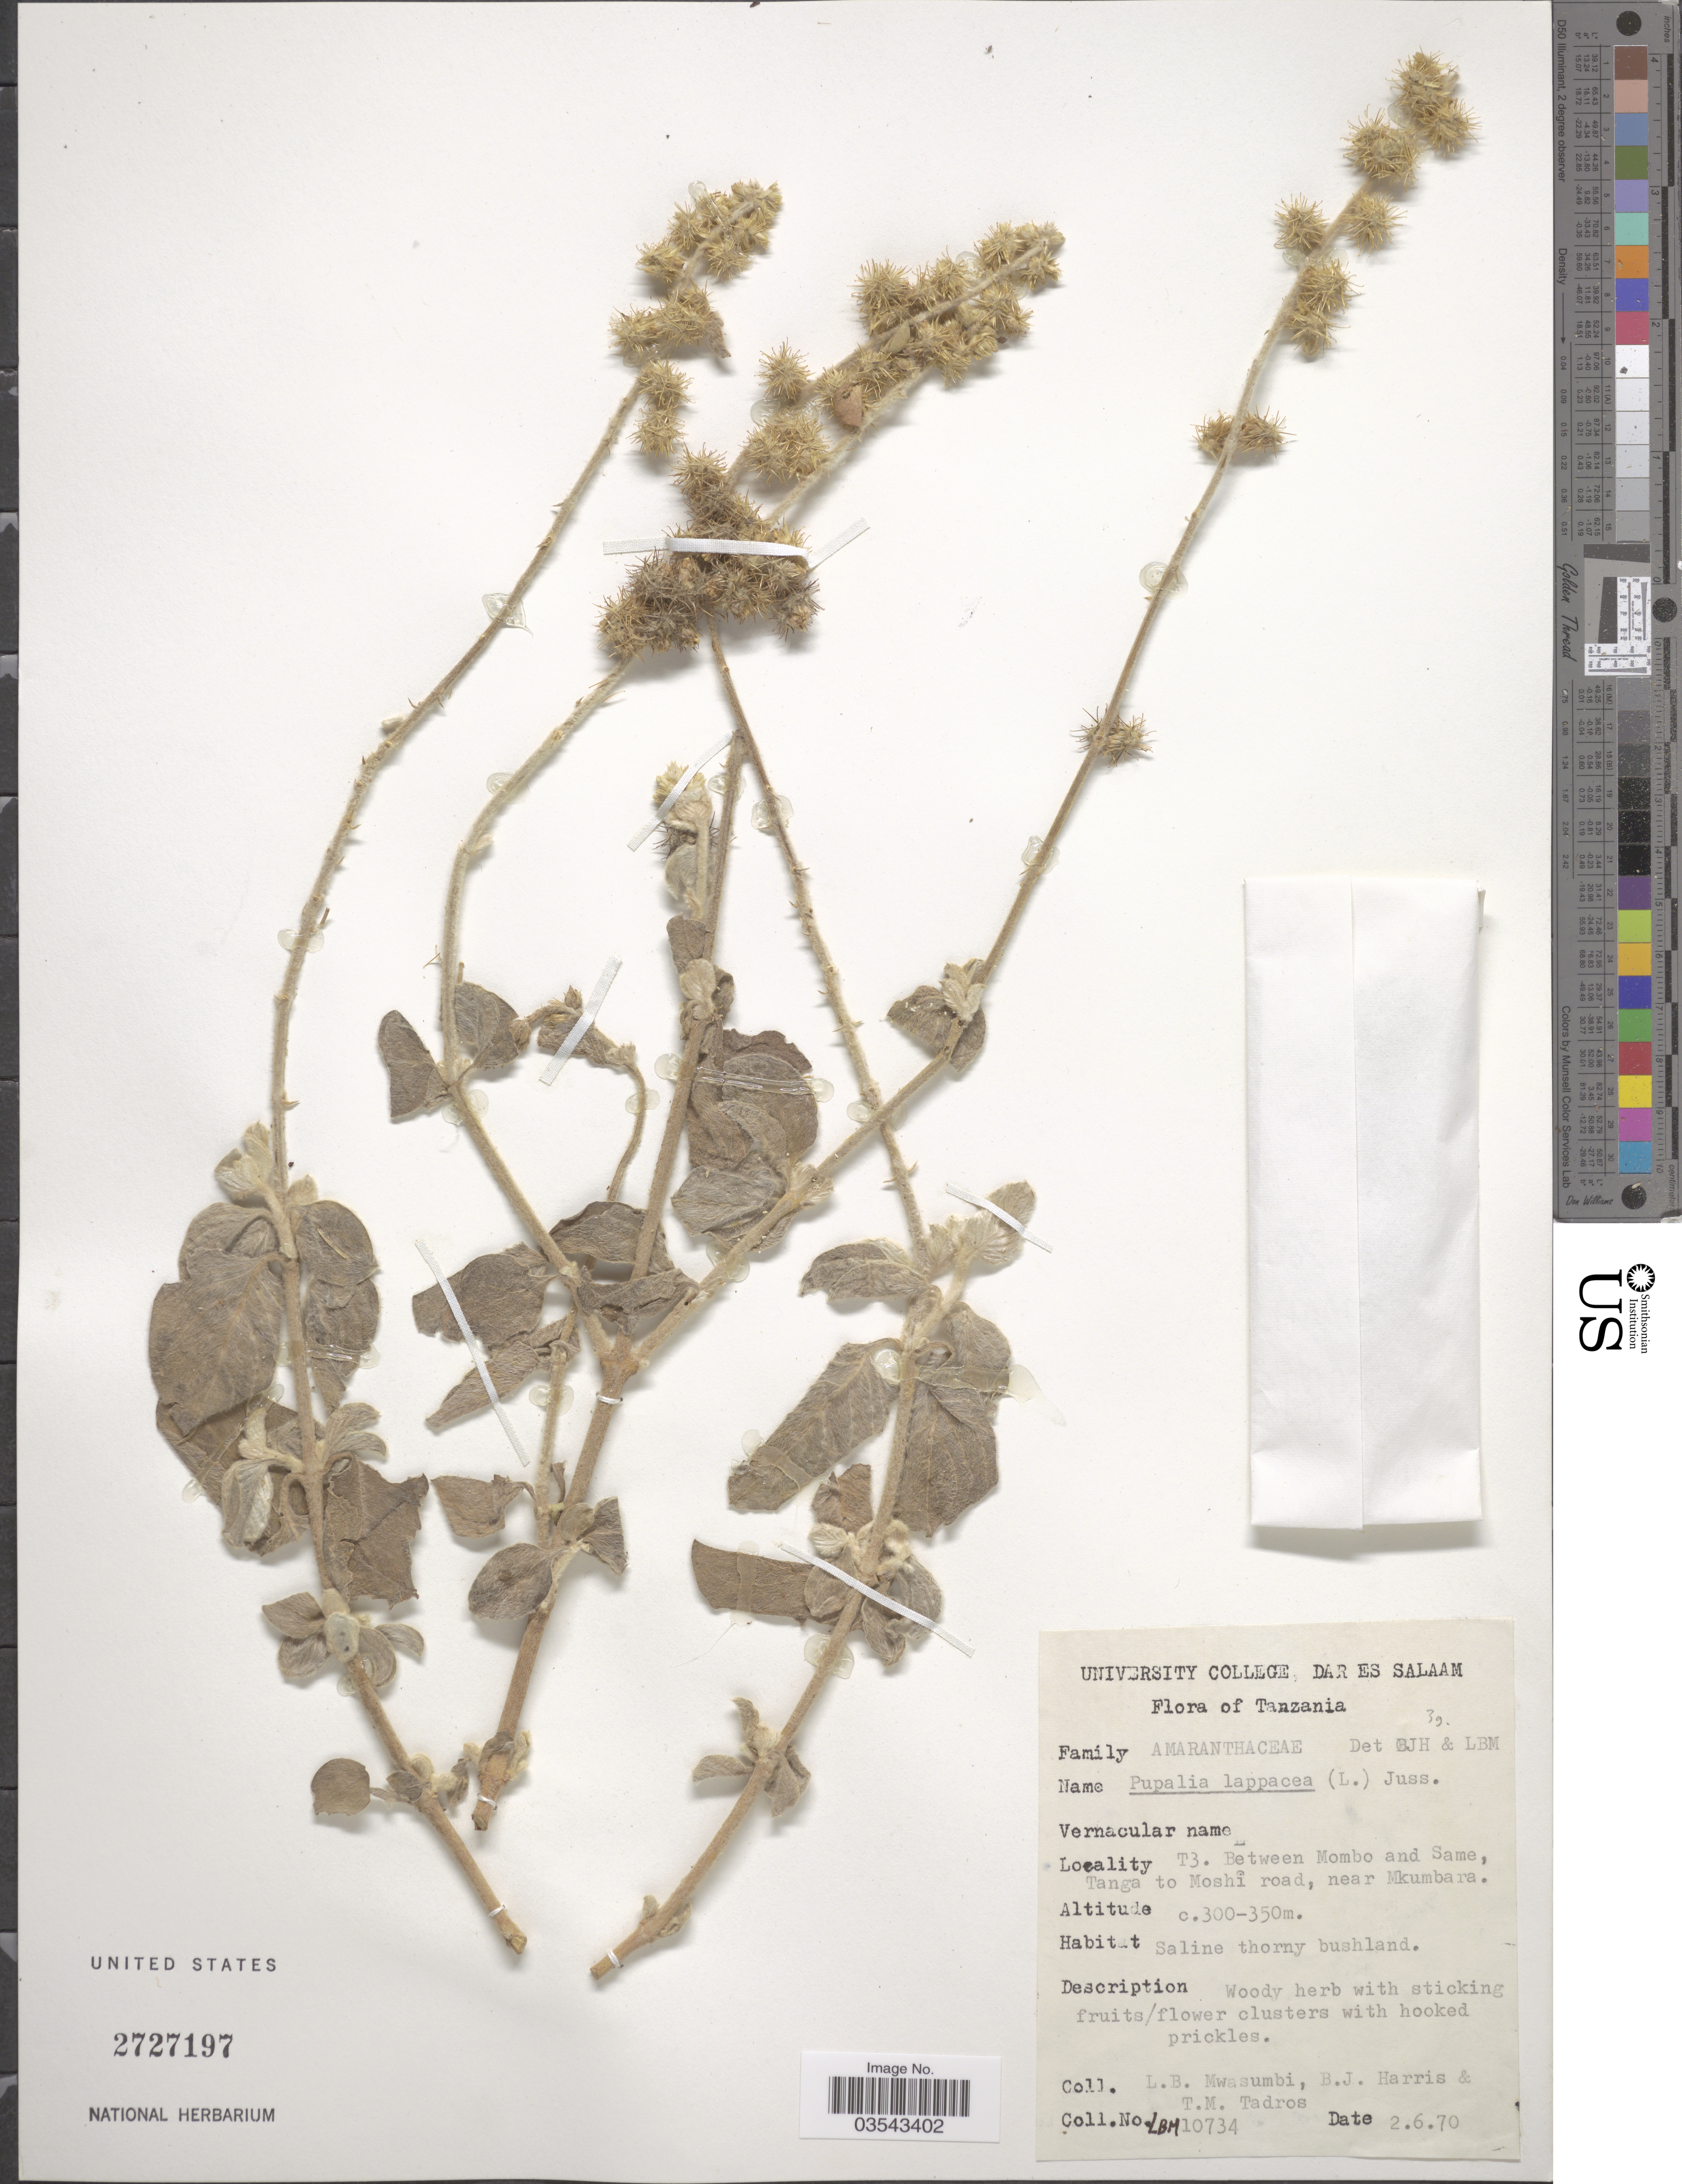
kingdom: Plantae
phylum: Tracheophyta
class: Magnoliopsida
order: Caryophyllales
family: Amaranthaceae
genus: Pupalia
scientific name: Pupalia lappacea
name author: (L.) A. Juss.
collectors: L. Mwasumbi, B. J. Harris & T. Tadros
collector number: LBM10734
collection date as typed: Transcribed d/m/y: 2/6/70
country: Tanzania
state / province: Tanga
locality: T3. Between Mombo and Same, Tanga to Moshi road, near Mkumbara.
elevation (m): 300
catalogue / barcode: US 2727197